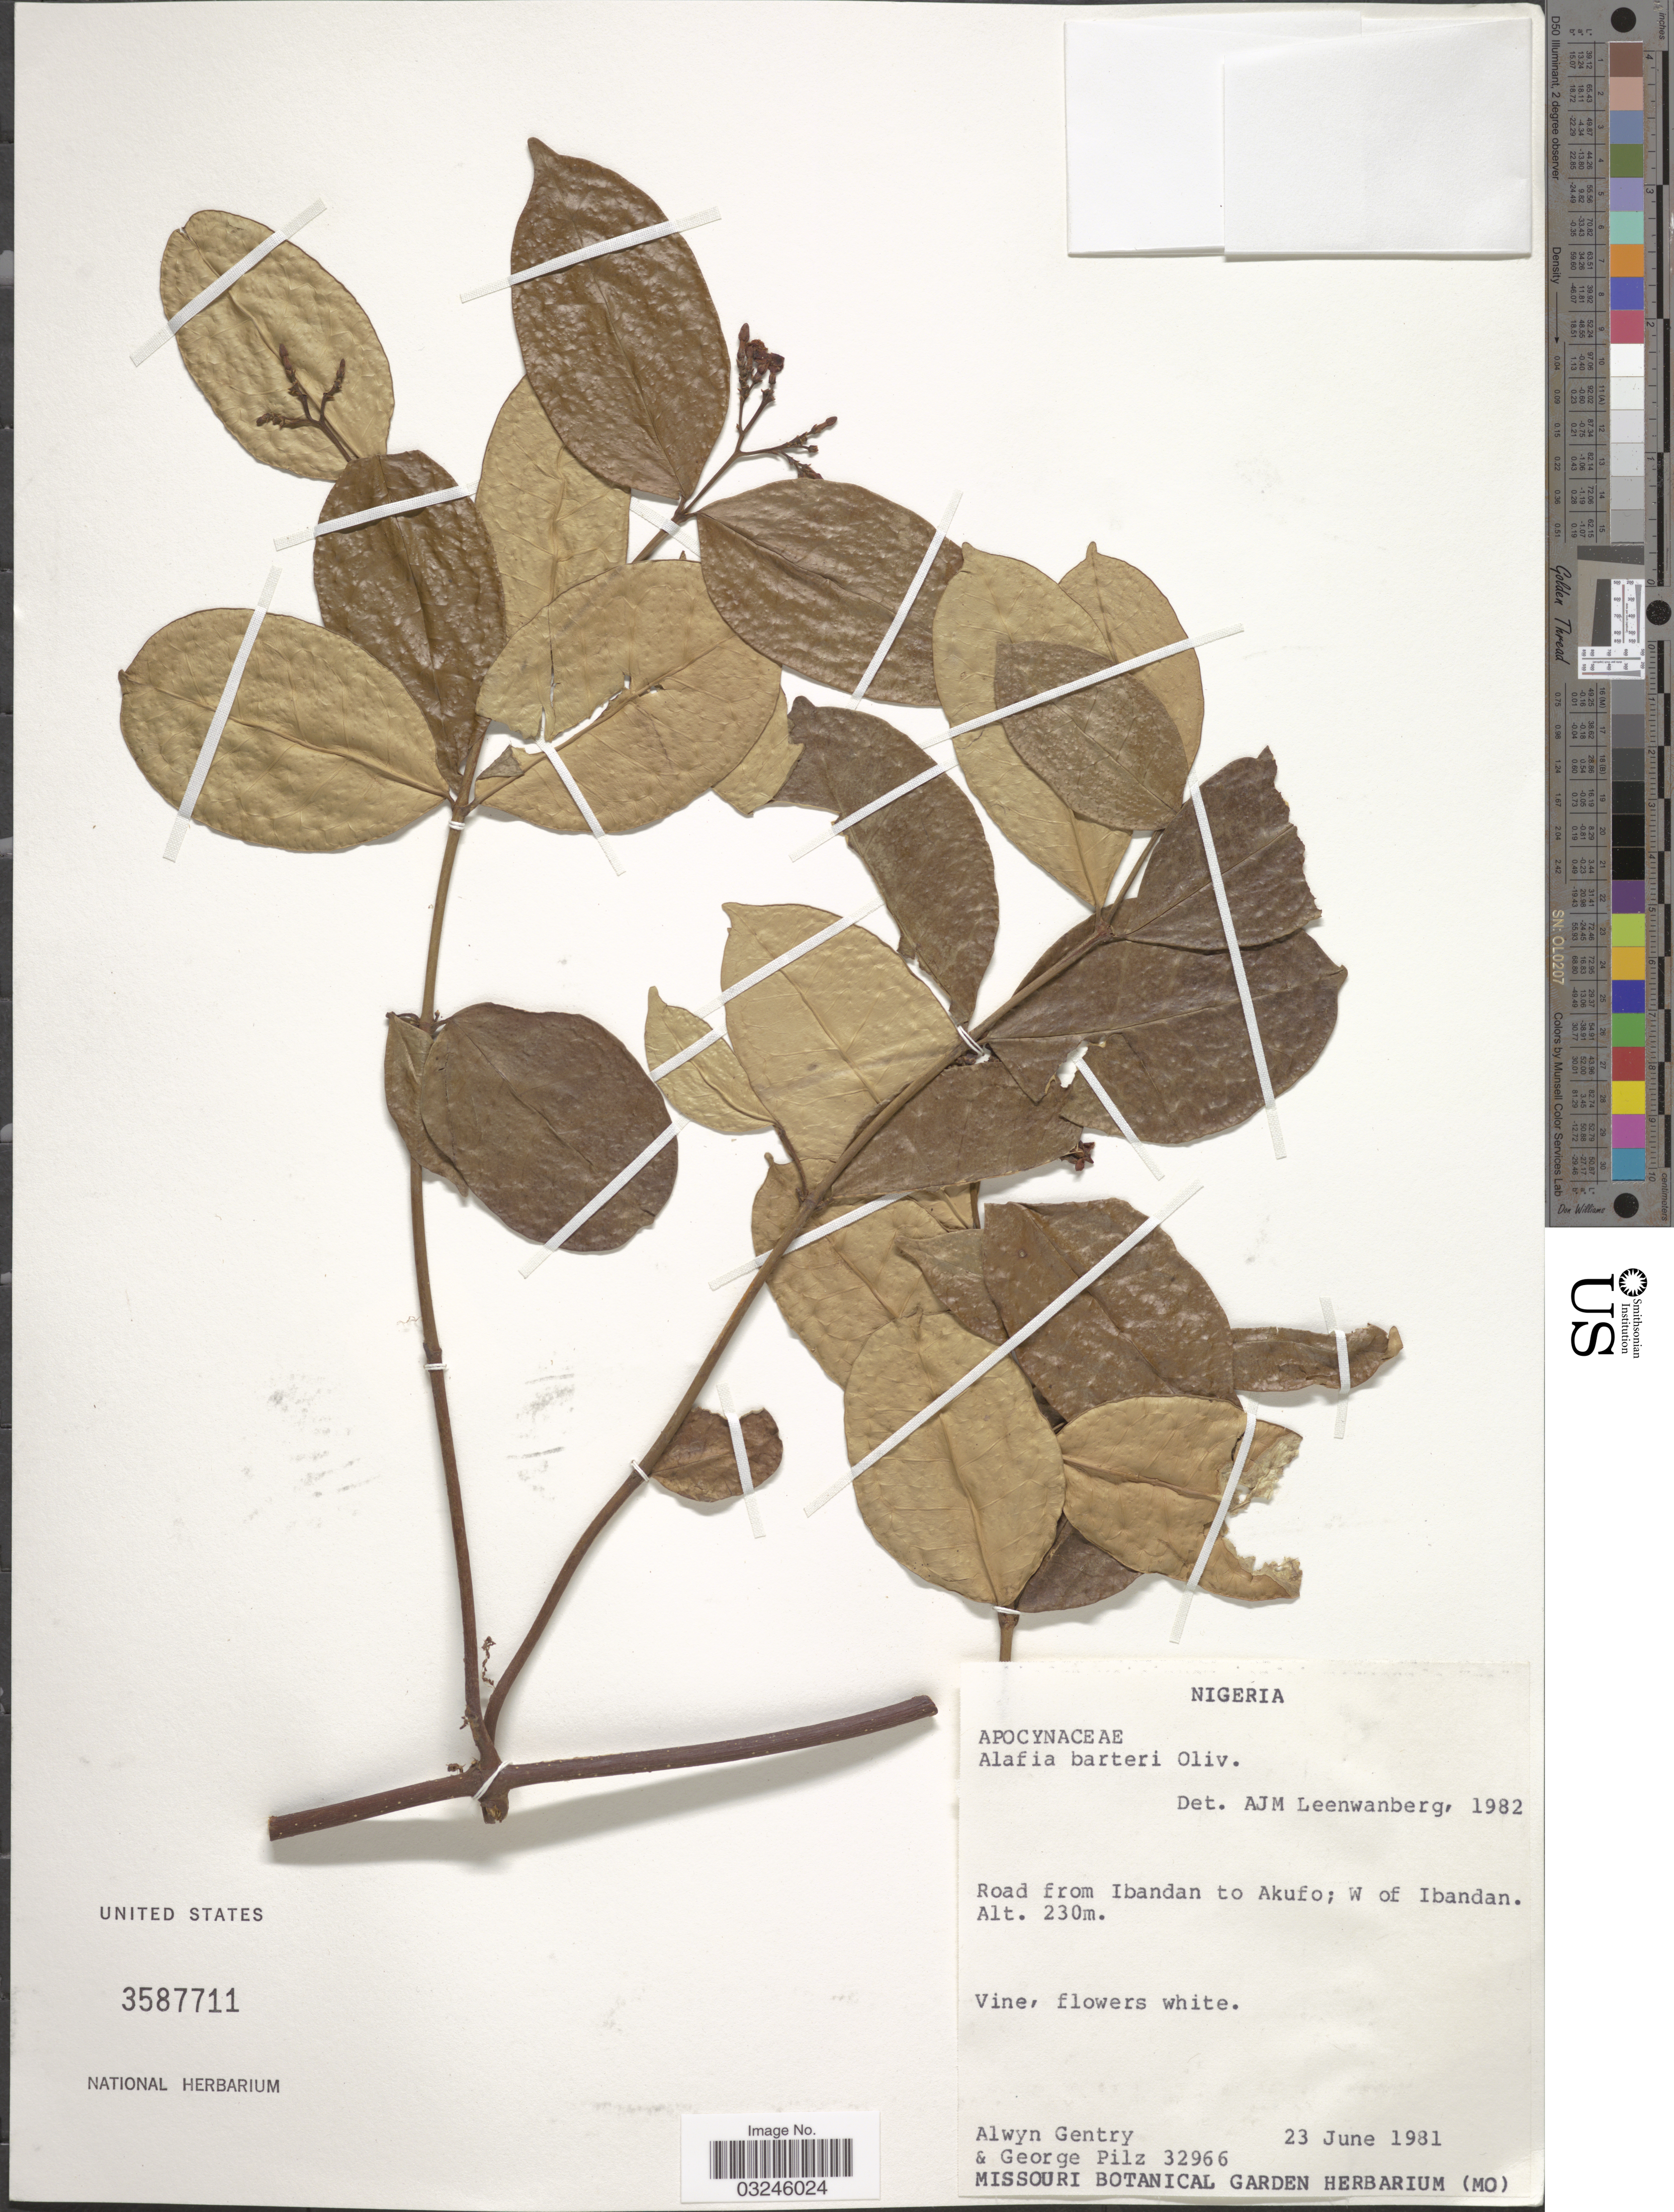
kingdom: Plantae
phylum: Tracheophyta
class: Magnoliopsida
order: Gentianales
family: Apocynaceae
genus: Alafia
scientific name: Alafia barteri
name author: Oliv.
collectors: A. H. Gentry & G. E. Pilz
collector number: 32966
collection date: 1981-06-23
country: Nigeria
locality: Road from Ibandan to Akufo; W of Ibandan.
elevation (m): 230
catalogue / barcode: US 3587711